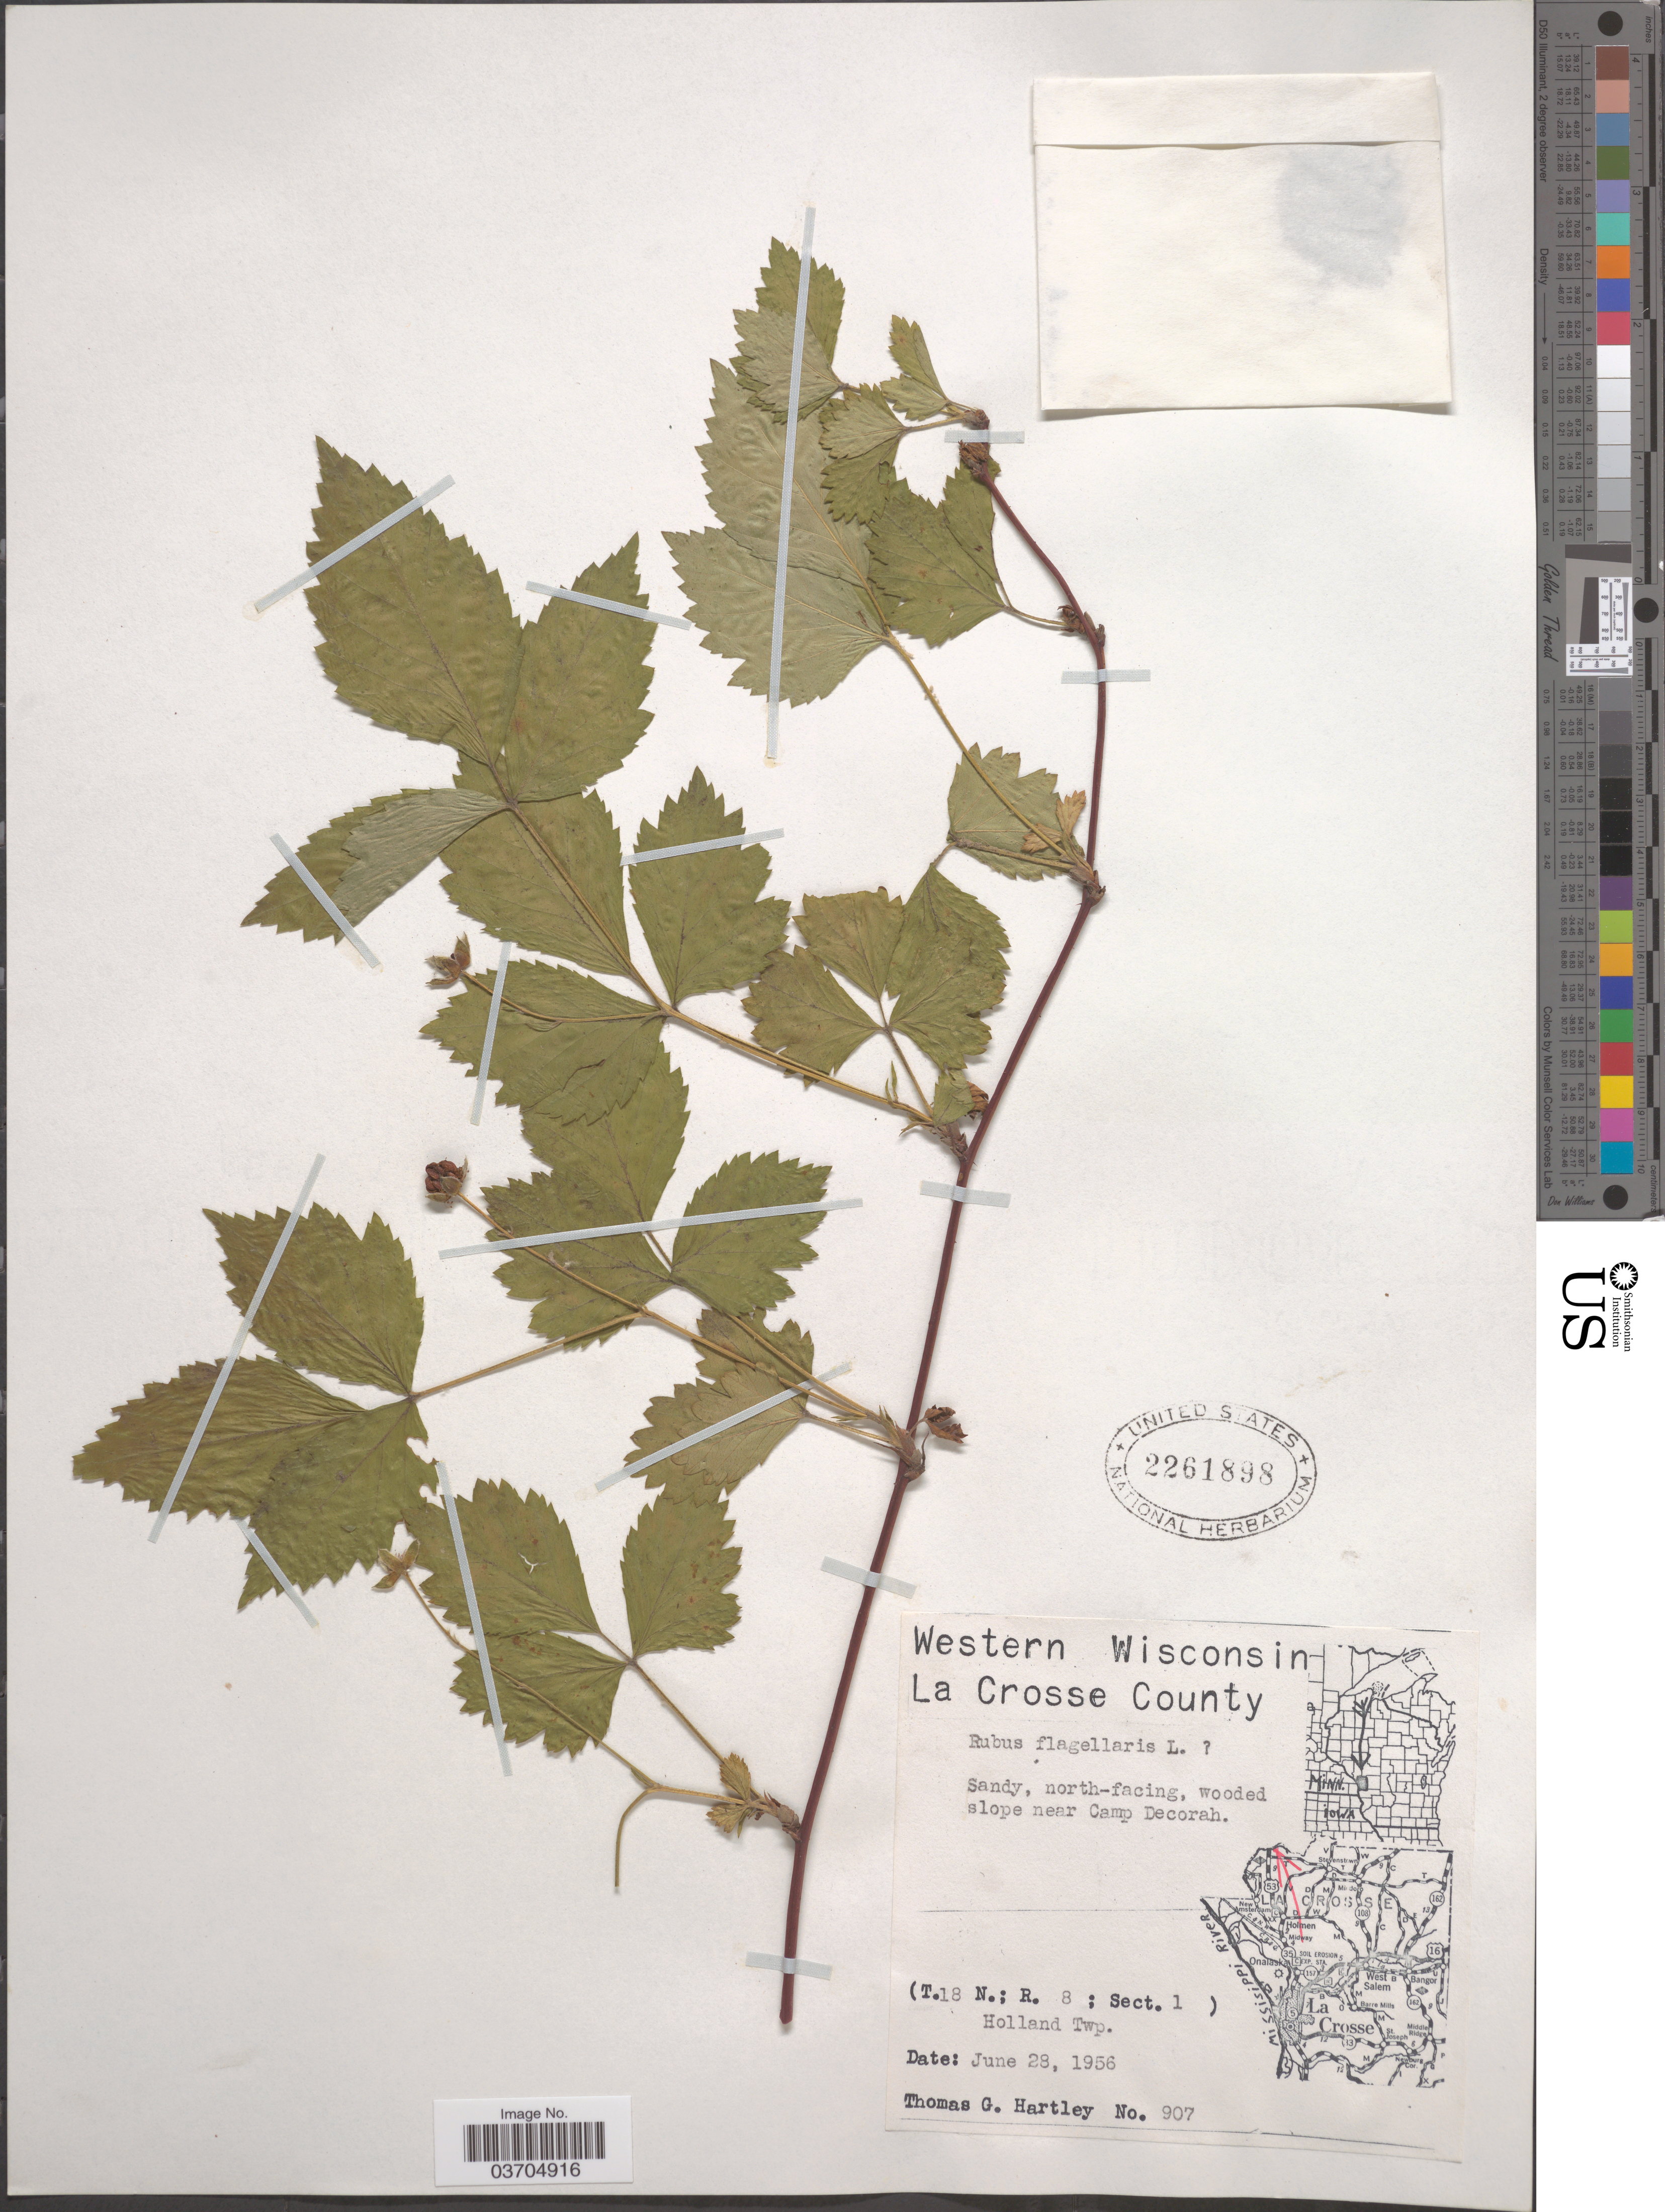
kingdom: Plantae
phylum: Tracheophyta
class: Magnoliopsida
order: Rosales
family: Rosaceae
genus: Rubus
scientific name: Rubus flagellaris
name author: Willd.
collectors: T. G. Hartley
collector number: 907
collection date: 1956-06-28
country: United States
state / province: Wisconsin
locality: Western Wisconsin. La Crosse County. Slope near Camp Decorah. (T.18 N.;R.8;Sect.1) Holland Twp.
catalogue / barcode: US 2261898